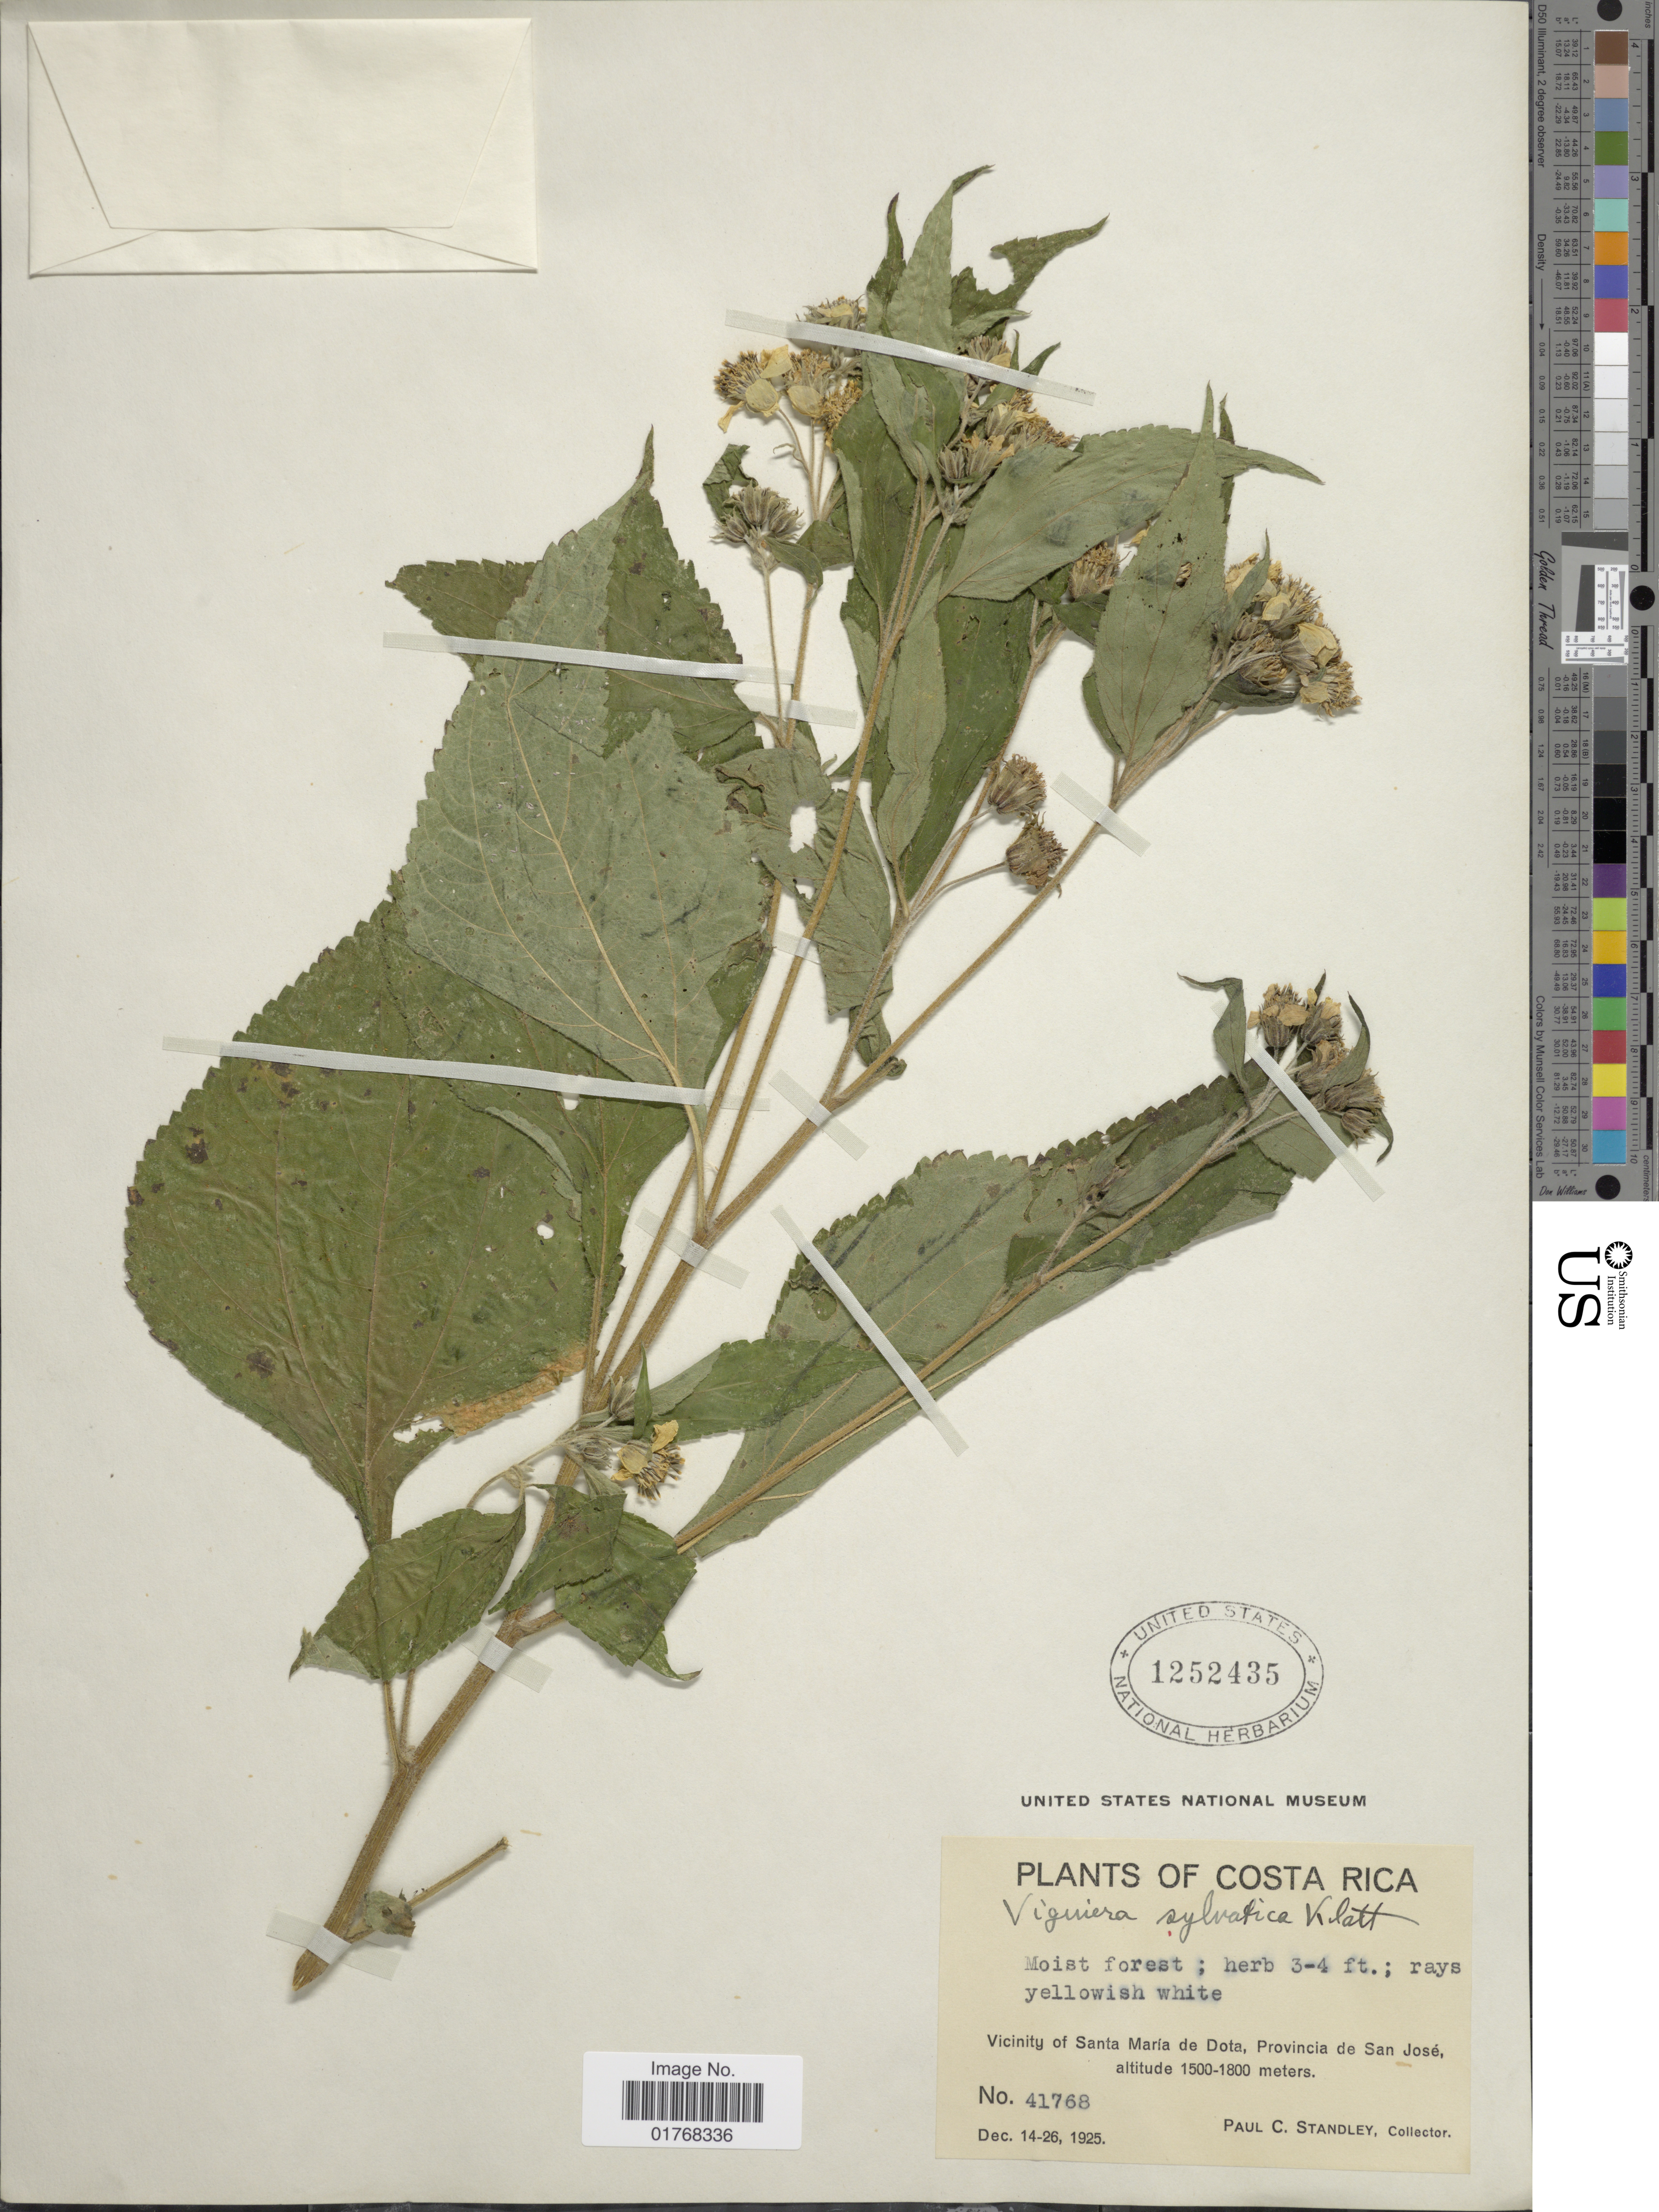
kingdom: Plantae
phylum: Tracheophyta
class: Magnoliopsida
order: Asterales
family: Asteraceae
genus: Viguiera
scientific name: Viguiera sylvatica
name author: Klatt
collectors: P. C. Standley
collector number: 41768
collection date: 1925-12-14/1925-12-26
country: Costa Rica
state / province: San José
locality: Vicinity of Santa Maria de Dota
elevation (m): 1500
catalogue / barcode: US 1252435